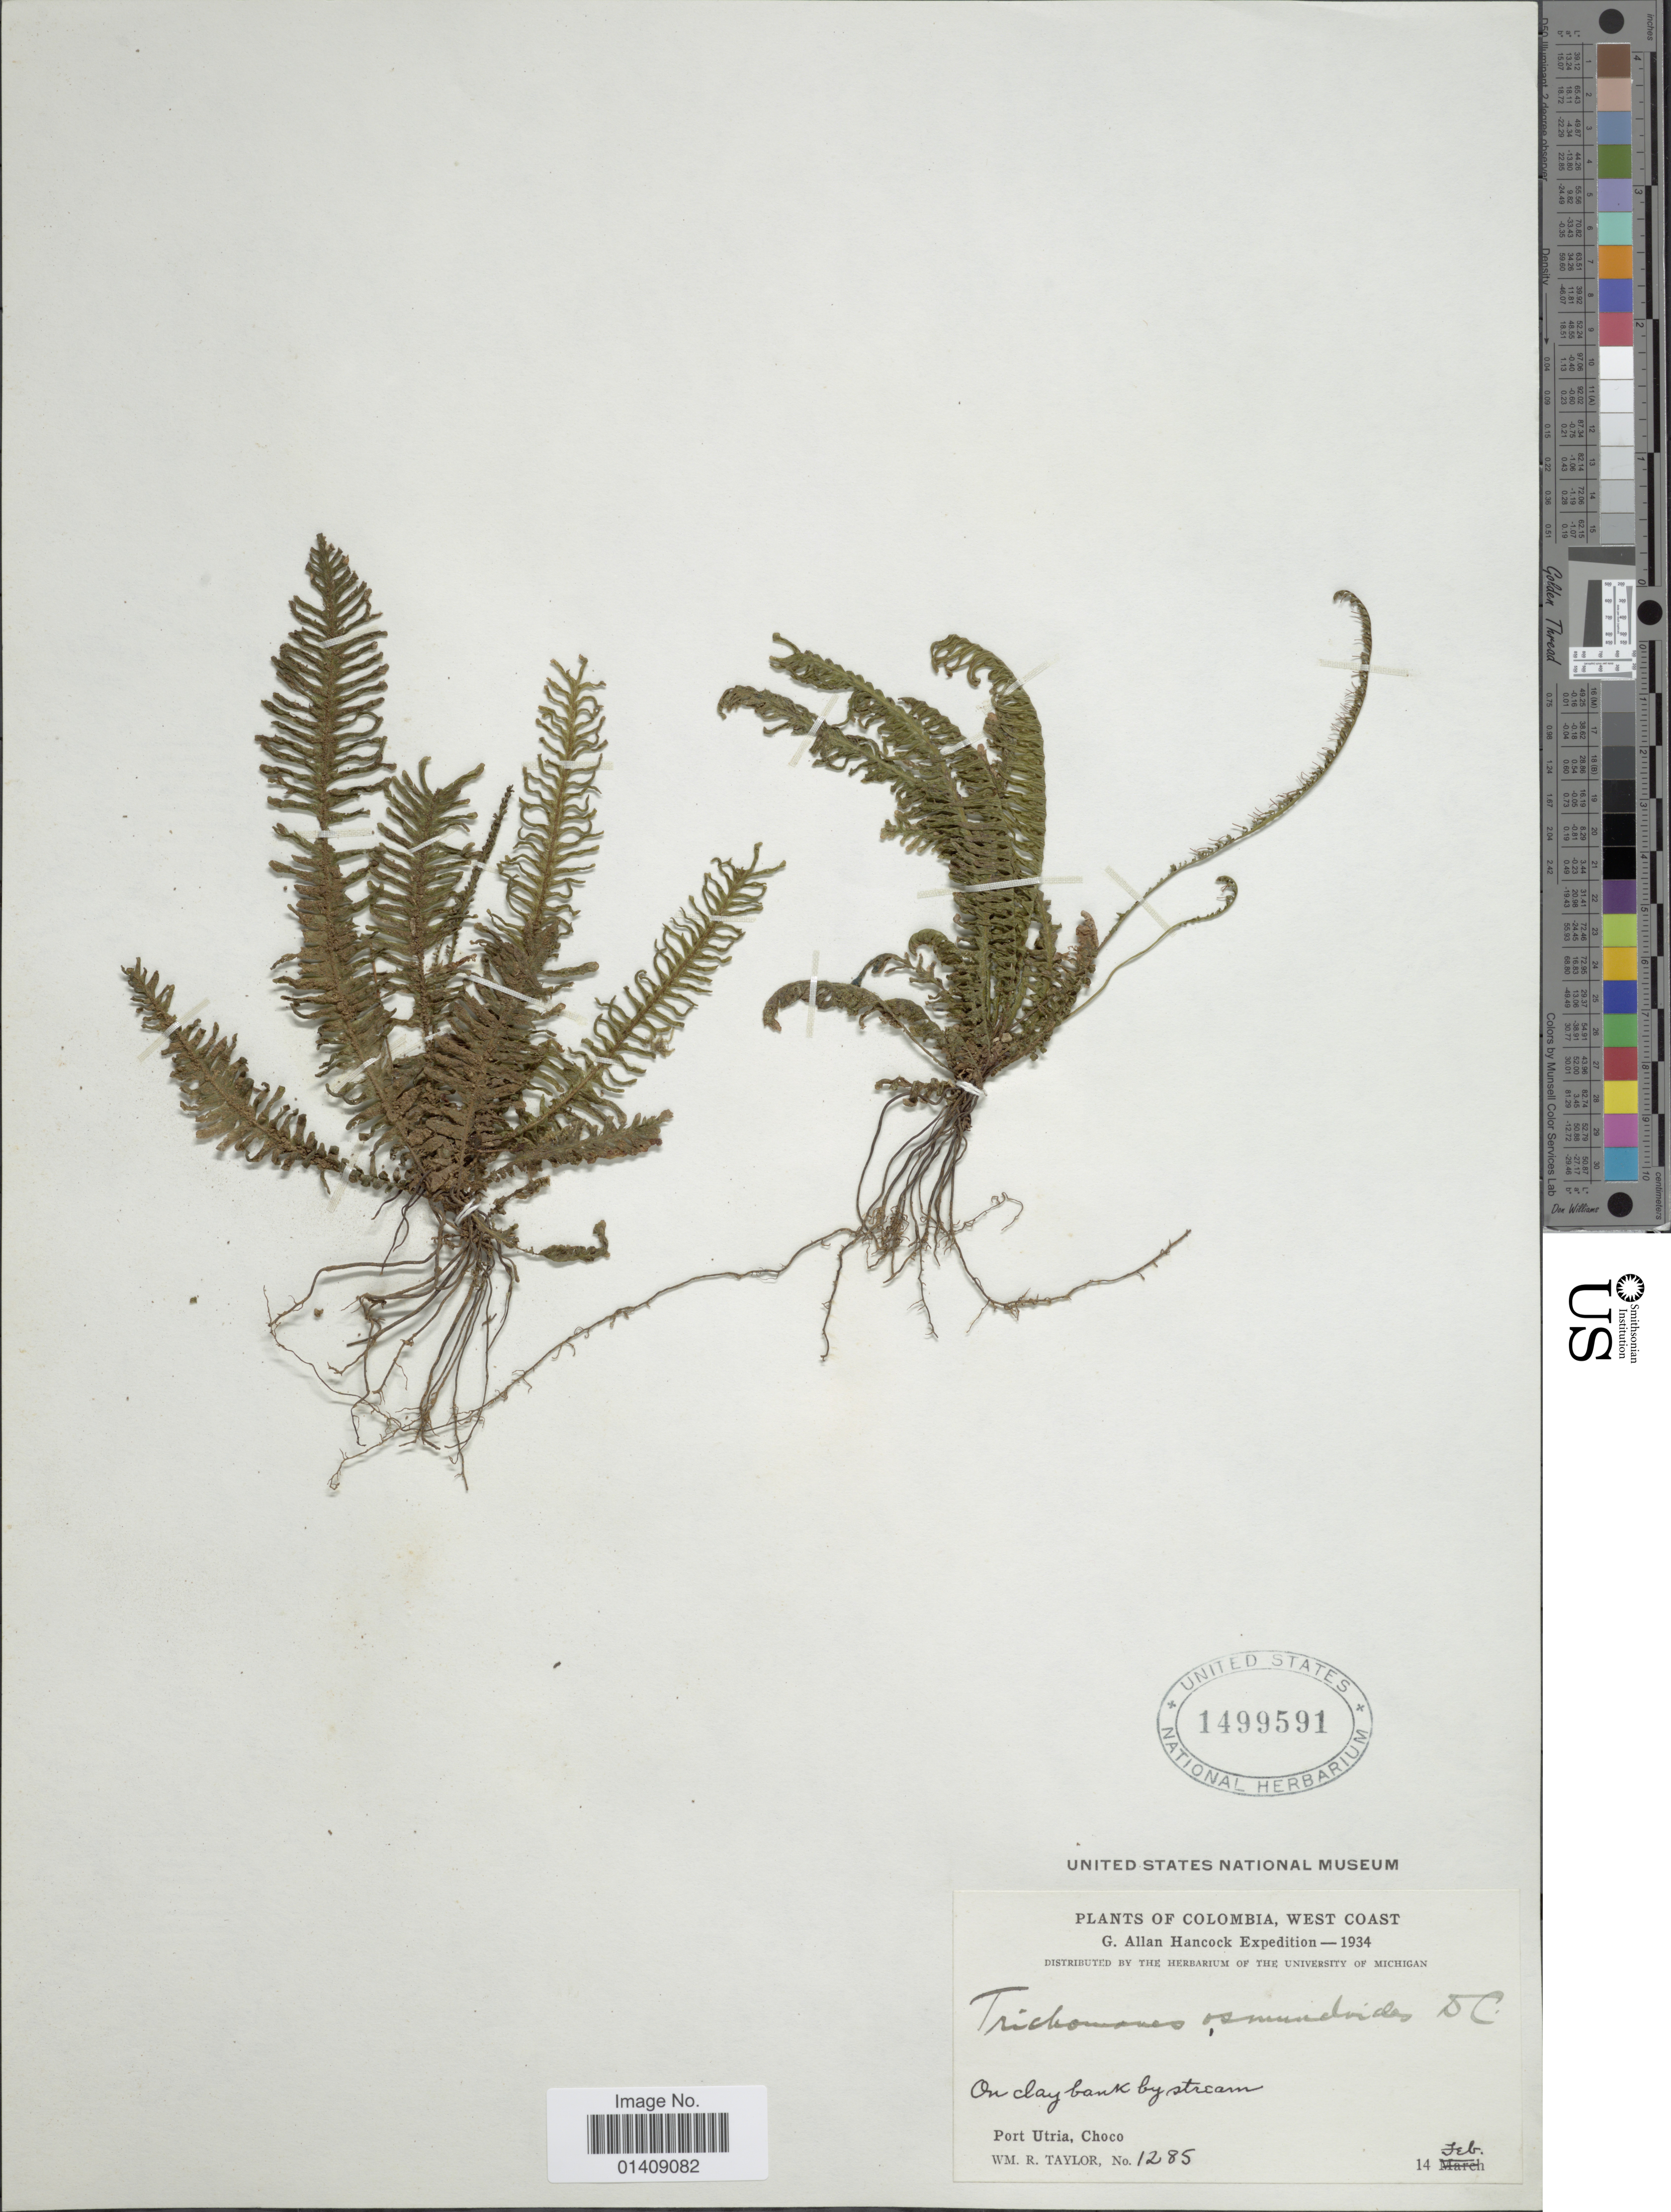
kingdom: Plantae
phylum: Tracheophyta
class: Polypodiopsida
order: Hymenophyllales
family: Hymenophyllaceae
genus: Trichomanes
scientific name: Trichomanes osmundoides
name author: DC. ex Poir.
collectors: W. R. Taylor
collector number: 1285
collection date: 1934-02-14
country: Colombia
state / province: Chocó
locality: West Coast, On clay bank by stream. Port Utria.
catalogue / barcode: US 1499591